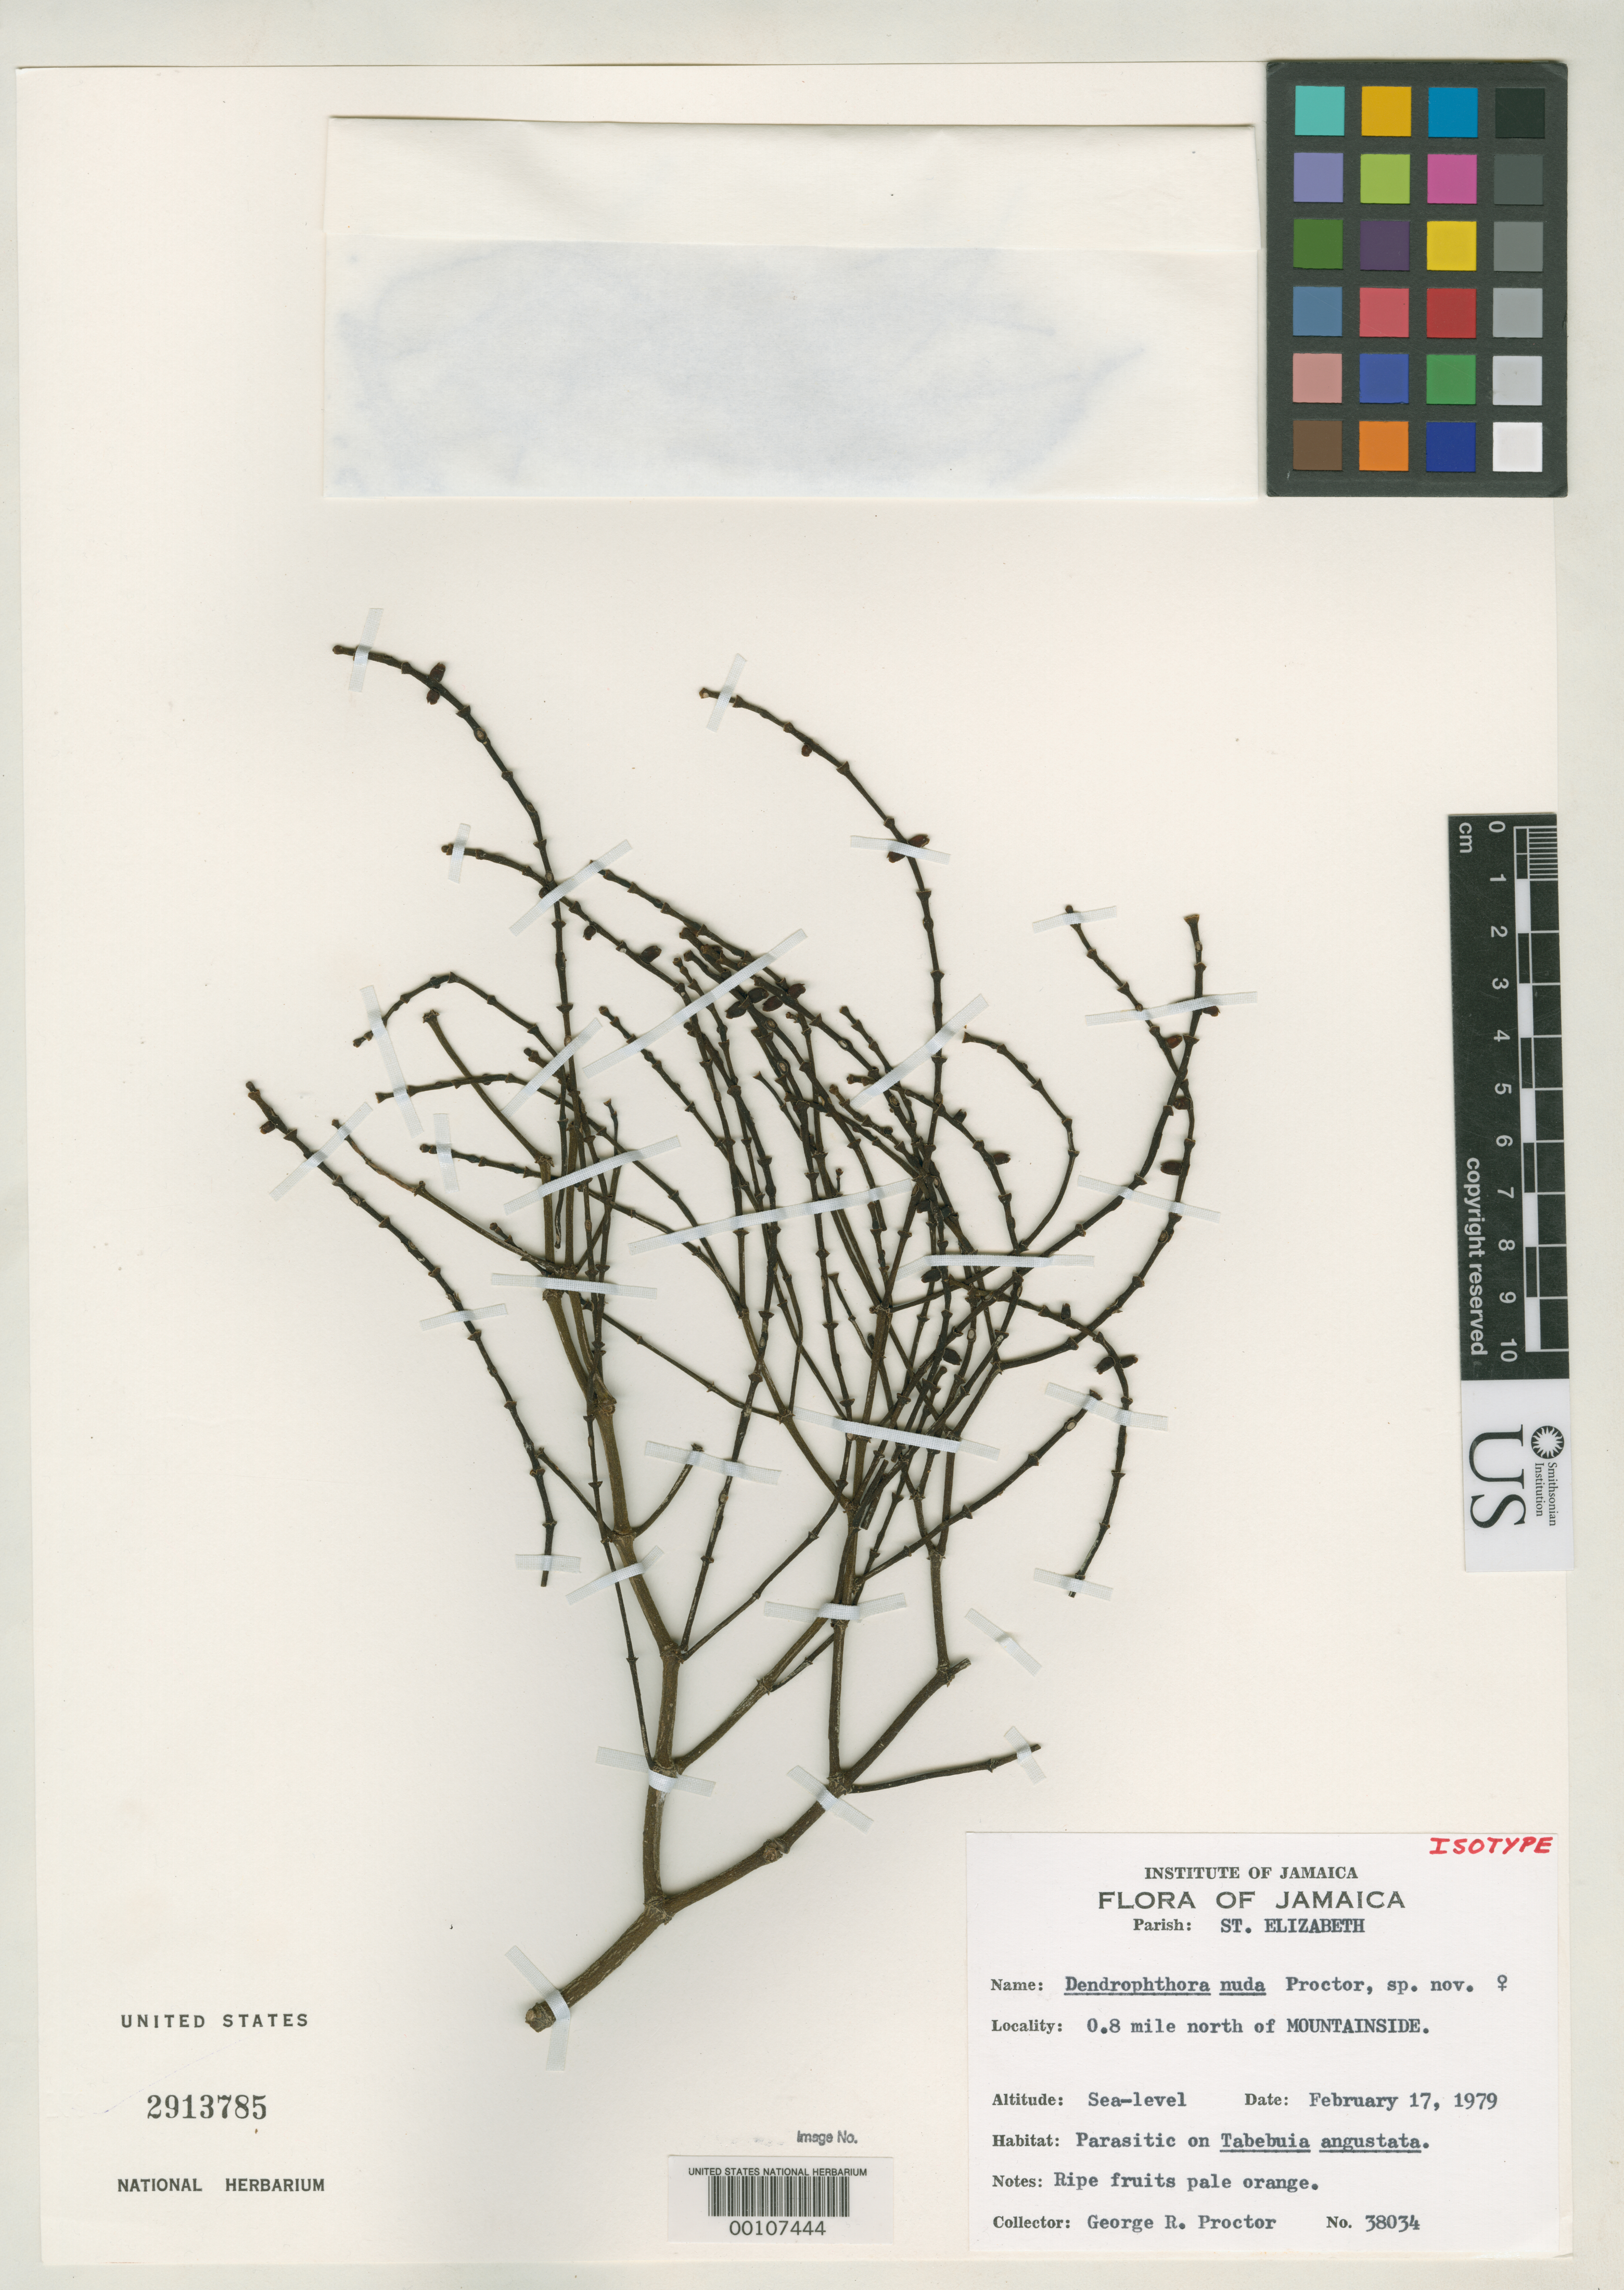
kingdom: Plantae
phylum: Tracheophyta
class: Magnoliopsida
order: Santalales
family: Viscaceae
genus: Dendrophthora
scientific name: Dendrophthora nuda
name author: Proctor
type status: Isotype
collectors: G. R. Proctor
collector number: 38034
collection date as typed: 17 Feb 1979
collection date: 1979-02-17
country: Jamaica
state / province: Saint Elizabeth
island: Greater Antilles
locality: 0.8 mi N of mountain side; alt. sea level.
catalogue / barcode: US 2913785